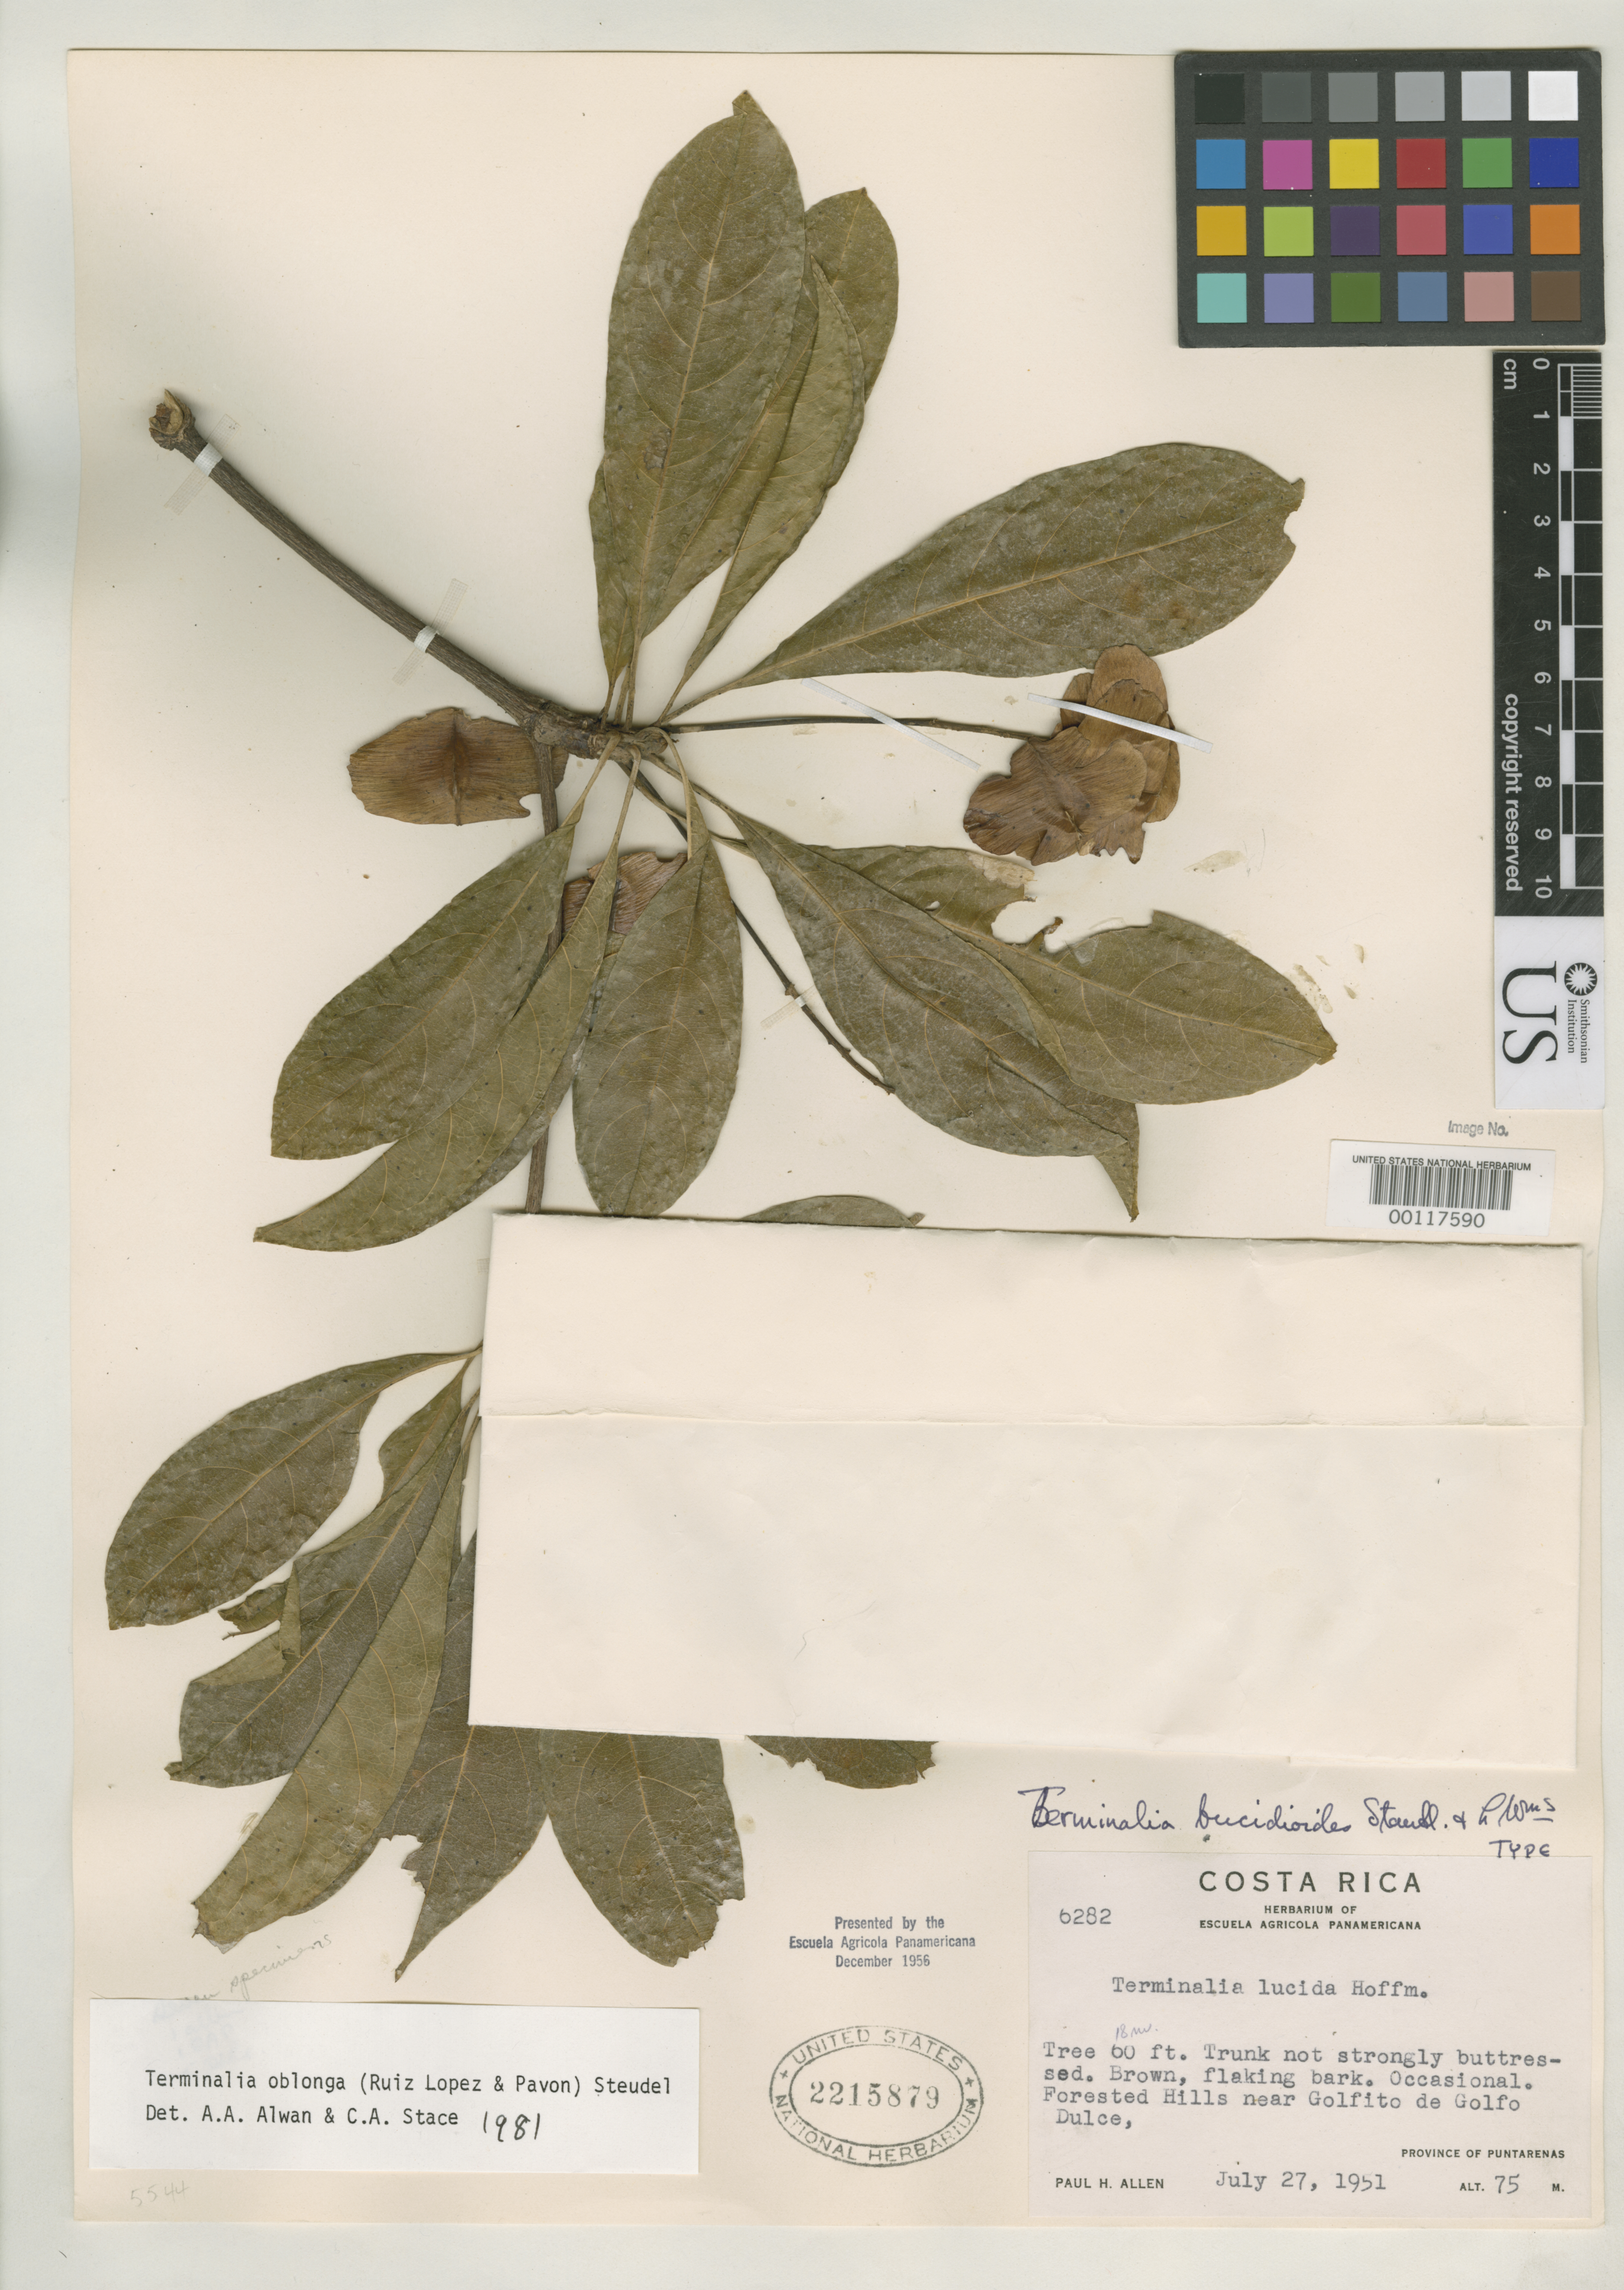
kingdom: Plantae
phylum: Tracheophyta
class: Magnoliopsida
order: Myrtales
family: Combretaceae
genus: Terminalia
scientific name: Terminalia bucidoides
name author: Standl. & L.O. Williams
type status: Holotype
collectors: P. H. Allen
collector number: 6282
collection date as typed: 27 Jul 1951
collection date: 1951-07-27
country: Costa Rica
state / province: Puntarenas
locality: Near Golfito de Golfo Dulce.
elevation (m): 75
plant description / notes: Specimen transferred from herb. EAP. "Presented by the Escuela Agricola Panamericana December 1956"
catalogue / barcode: US 2215879